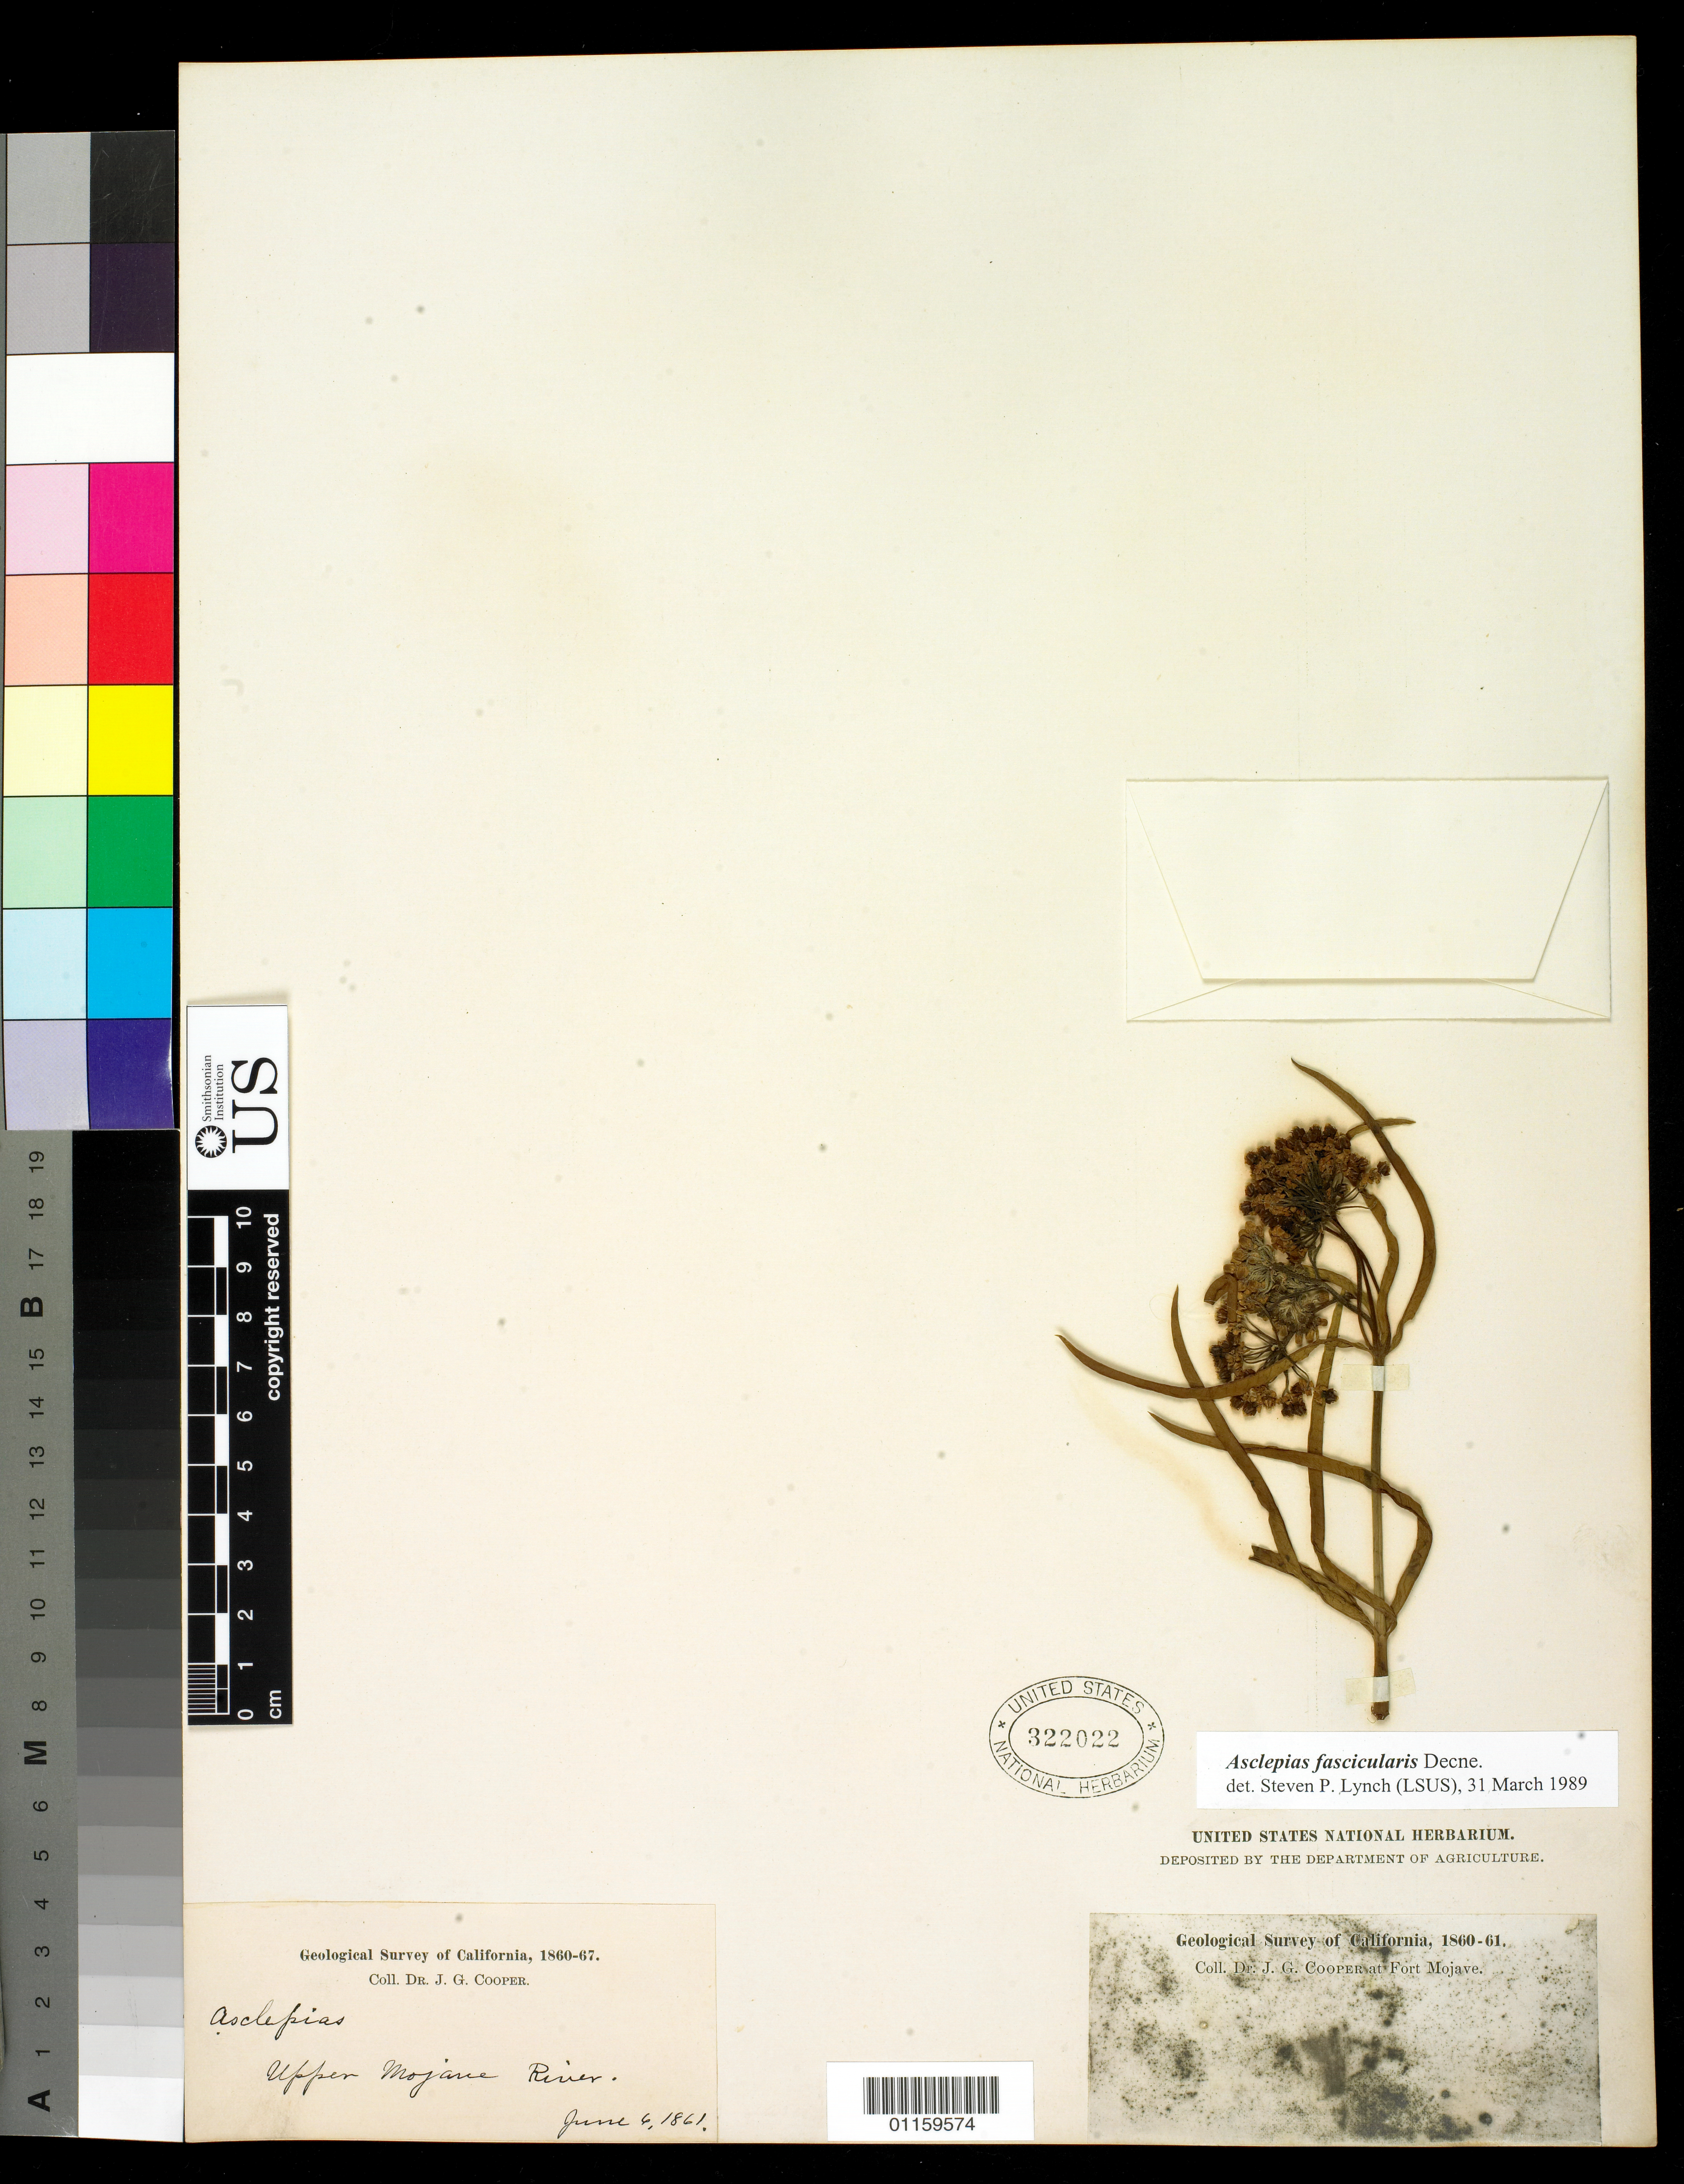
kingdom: Plantae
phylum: Tracheophyta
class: Magnoliopsida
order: Gentianales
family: Apocynaceae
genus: Asclepias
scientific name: Asclepias fascicularis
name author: Decne.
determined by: Lynch, S.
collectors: J. G. Cooper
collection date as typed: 6 Jun 1861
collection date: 1861-06-06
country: United States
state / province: California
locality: Upper Mojane River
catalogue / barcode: US 322022